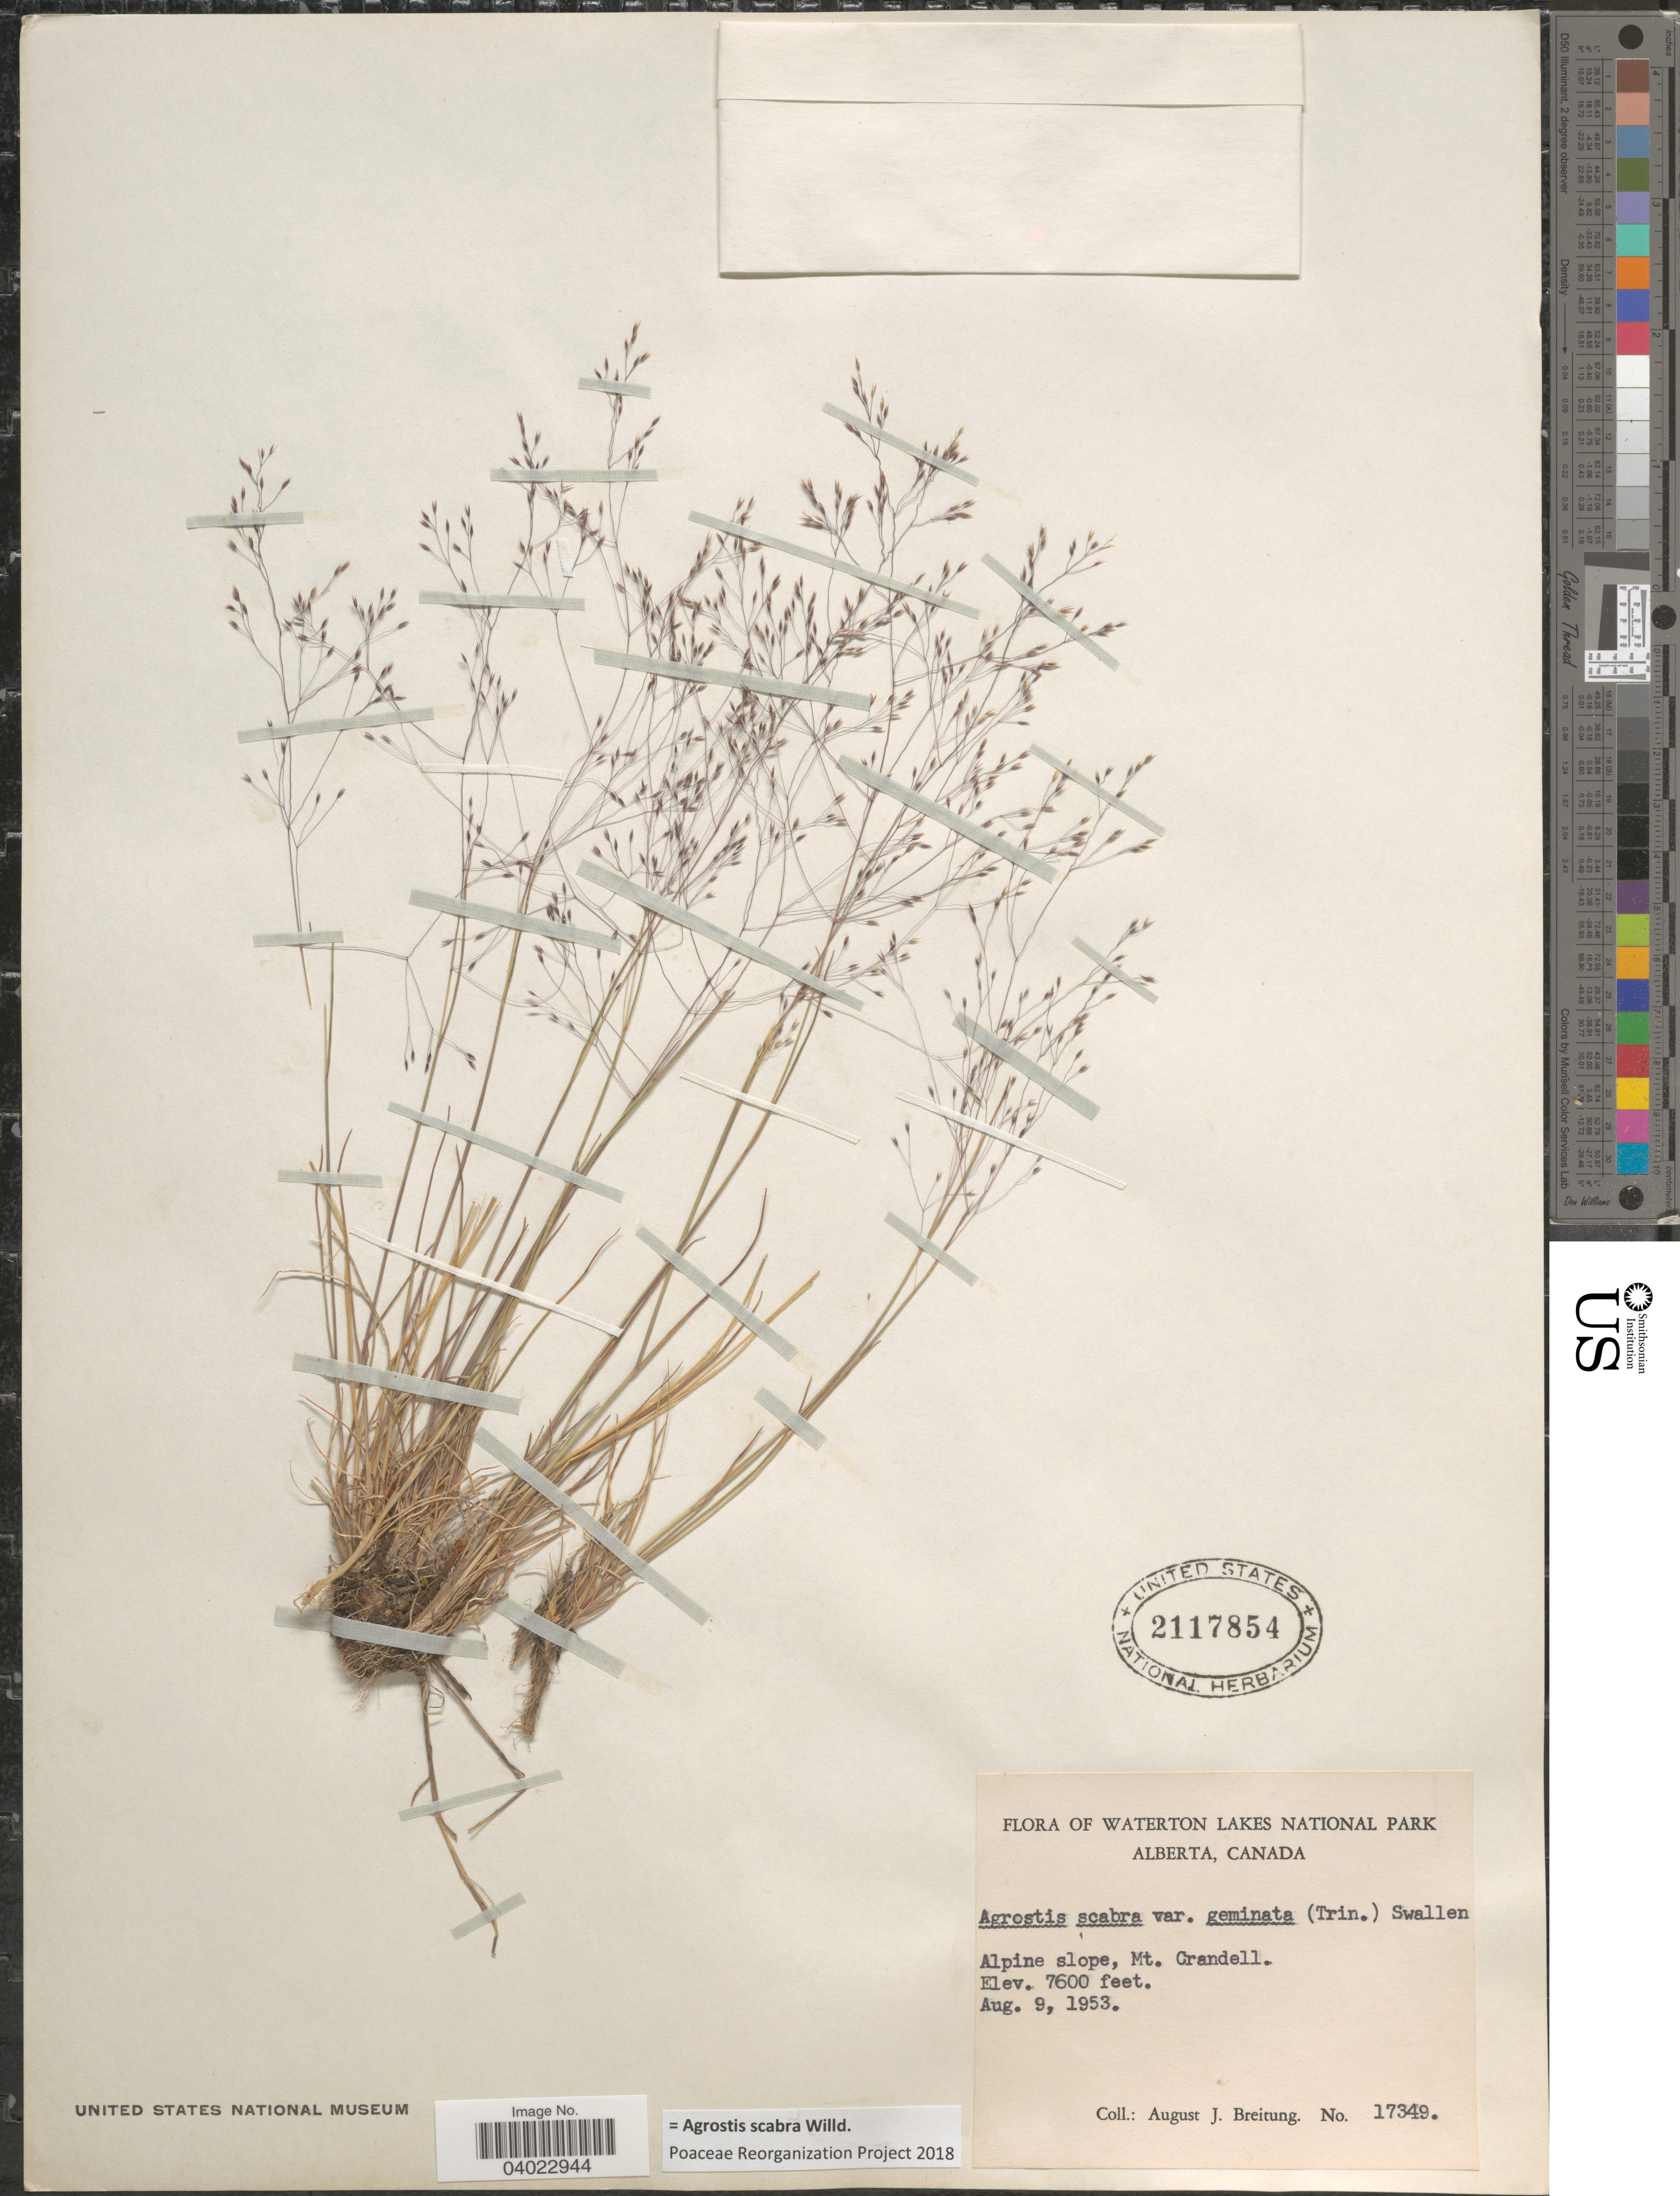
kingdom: Plantae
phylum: Tracheophyta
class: Liliopsida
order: Poales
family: Poaceae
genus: Agrostis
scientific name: Agrostis scabra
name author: Willd.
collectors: A. Breitung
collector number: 17349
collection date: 1953-08-09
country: Canada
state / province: Alberta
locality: Waterton Lakes National Park. Alpine slope, Mt. Crandell.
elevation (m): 2316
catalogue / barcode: US 2117854